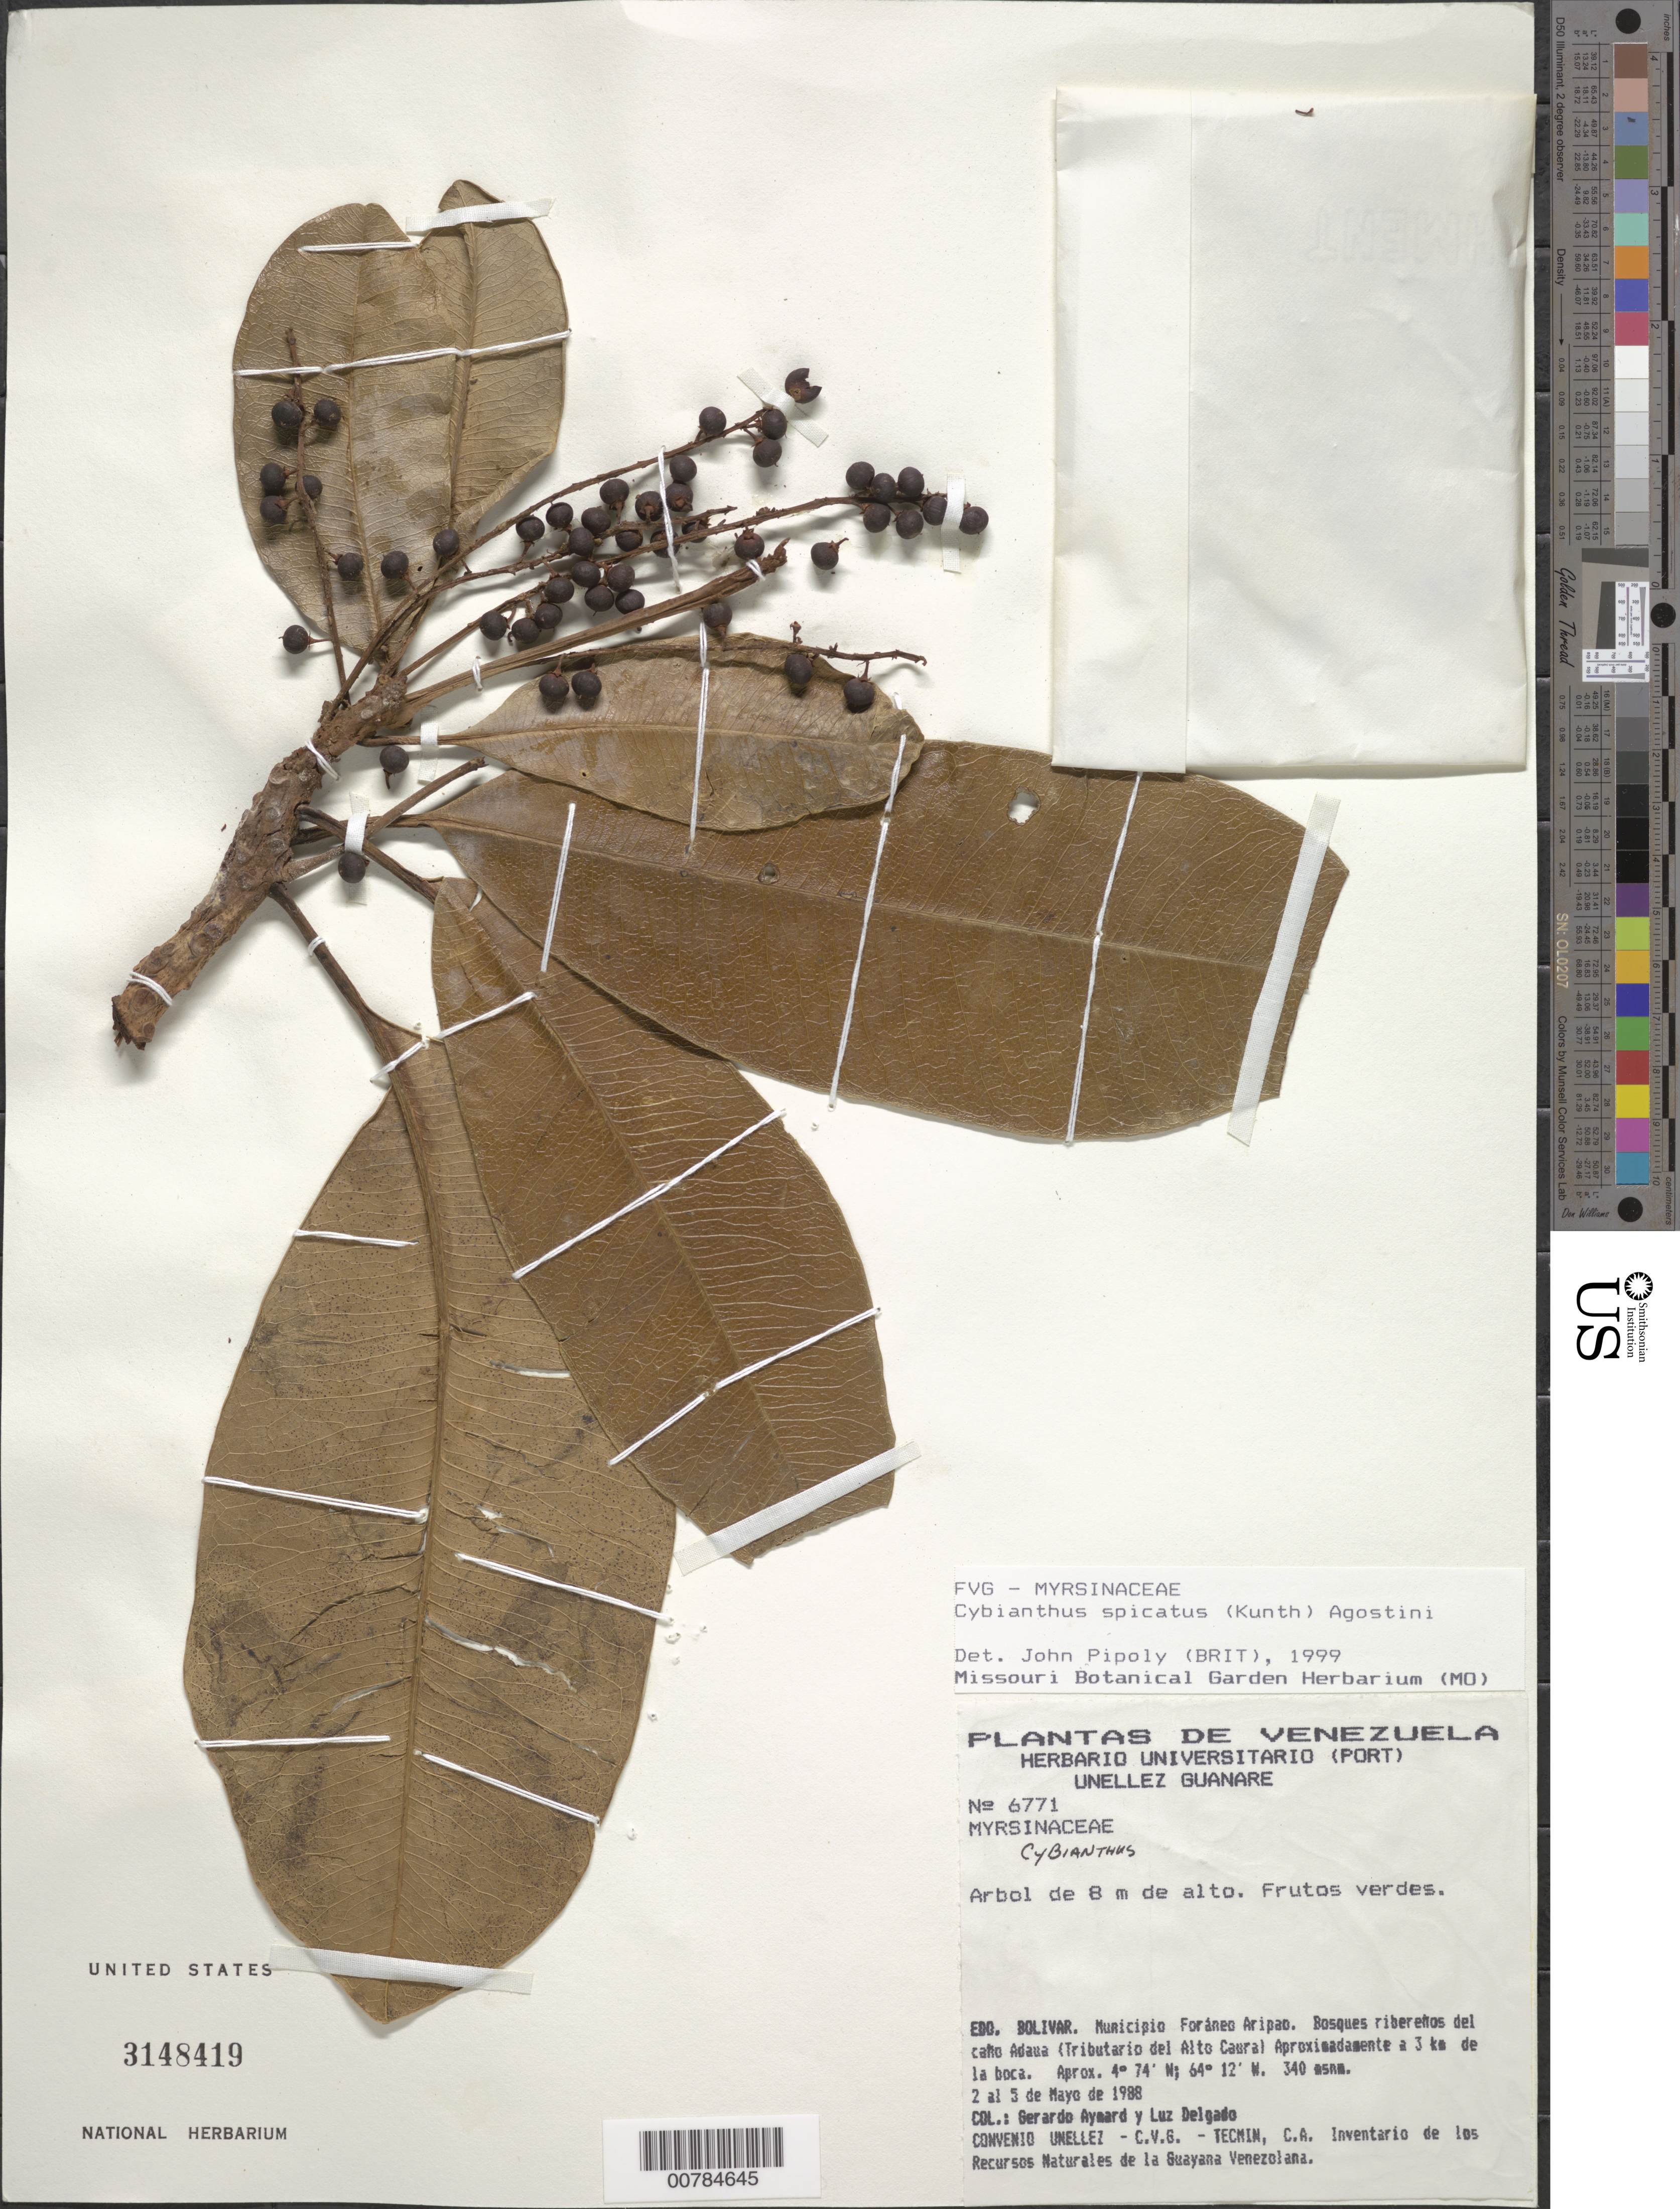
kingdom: Plantae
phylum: Tracheophyta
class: Magnoliopsida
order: Ericales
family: Primulaceae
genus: Cybianthus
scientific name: Cybianthus spicatus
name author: (Kunth) G. Agostini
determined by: Pipoly, J. J., III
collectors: G. A. Aymard & L. Delgado V.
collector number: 6771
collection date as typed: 2-May-88 to 5-May-88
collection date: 1988-05-02/1988-05-05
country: Venezuela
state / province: Bolívar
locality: Mun. Foraneo Aripao, Caño Adaua (trib. of Alto Río Caura)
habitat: Bosques riberenos del cano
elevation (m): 340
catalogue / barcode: US 3148419